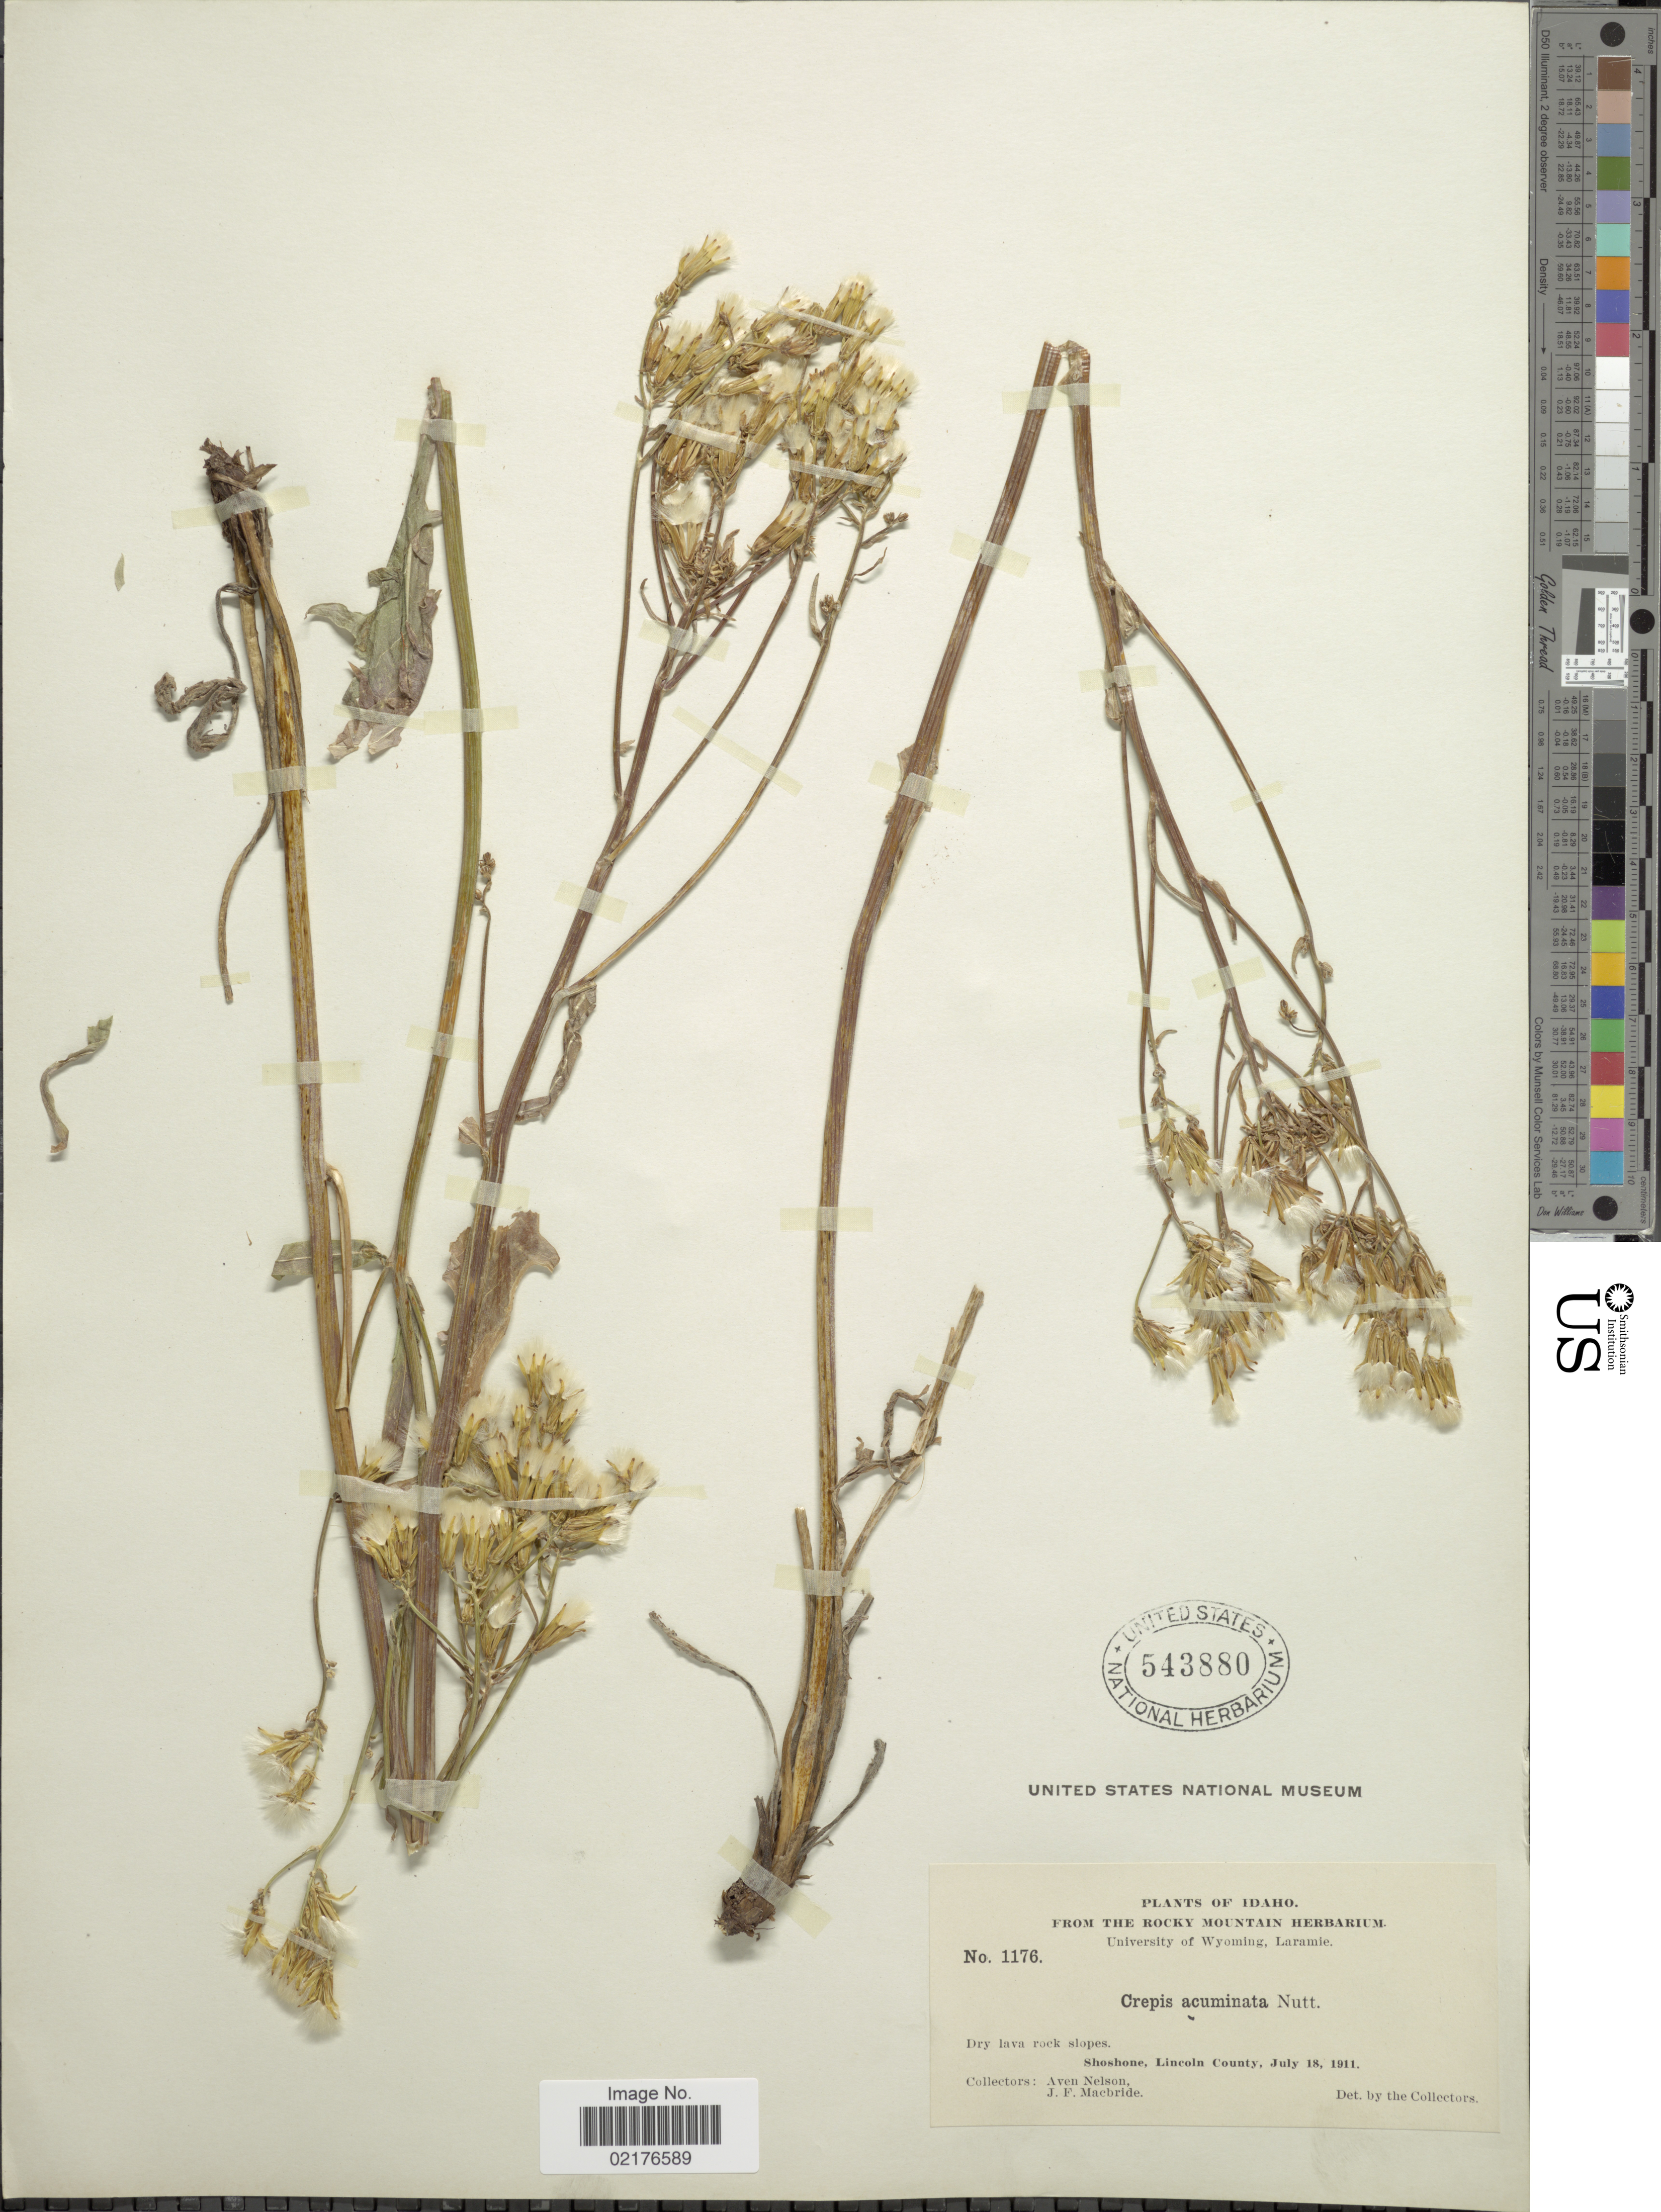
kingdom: Plantae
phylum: Tracheophyta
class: Magnoliopsida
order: Asterales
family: Asteraceae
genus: Crepis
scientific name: Crepis acuminata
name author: Nutt.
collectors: A. Nelson & J. F. Macbride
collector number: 1176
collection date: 1911-07-18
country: United States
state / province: Idaho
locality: Shoshone, Lincoln County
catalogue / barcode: US 543880